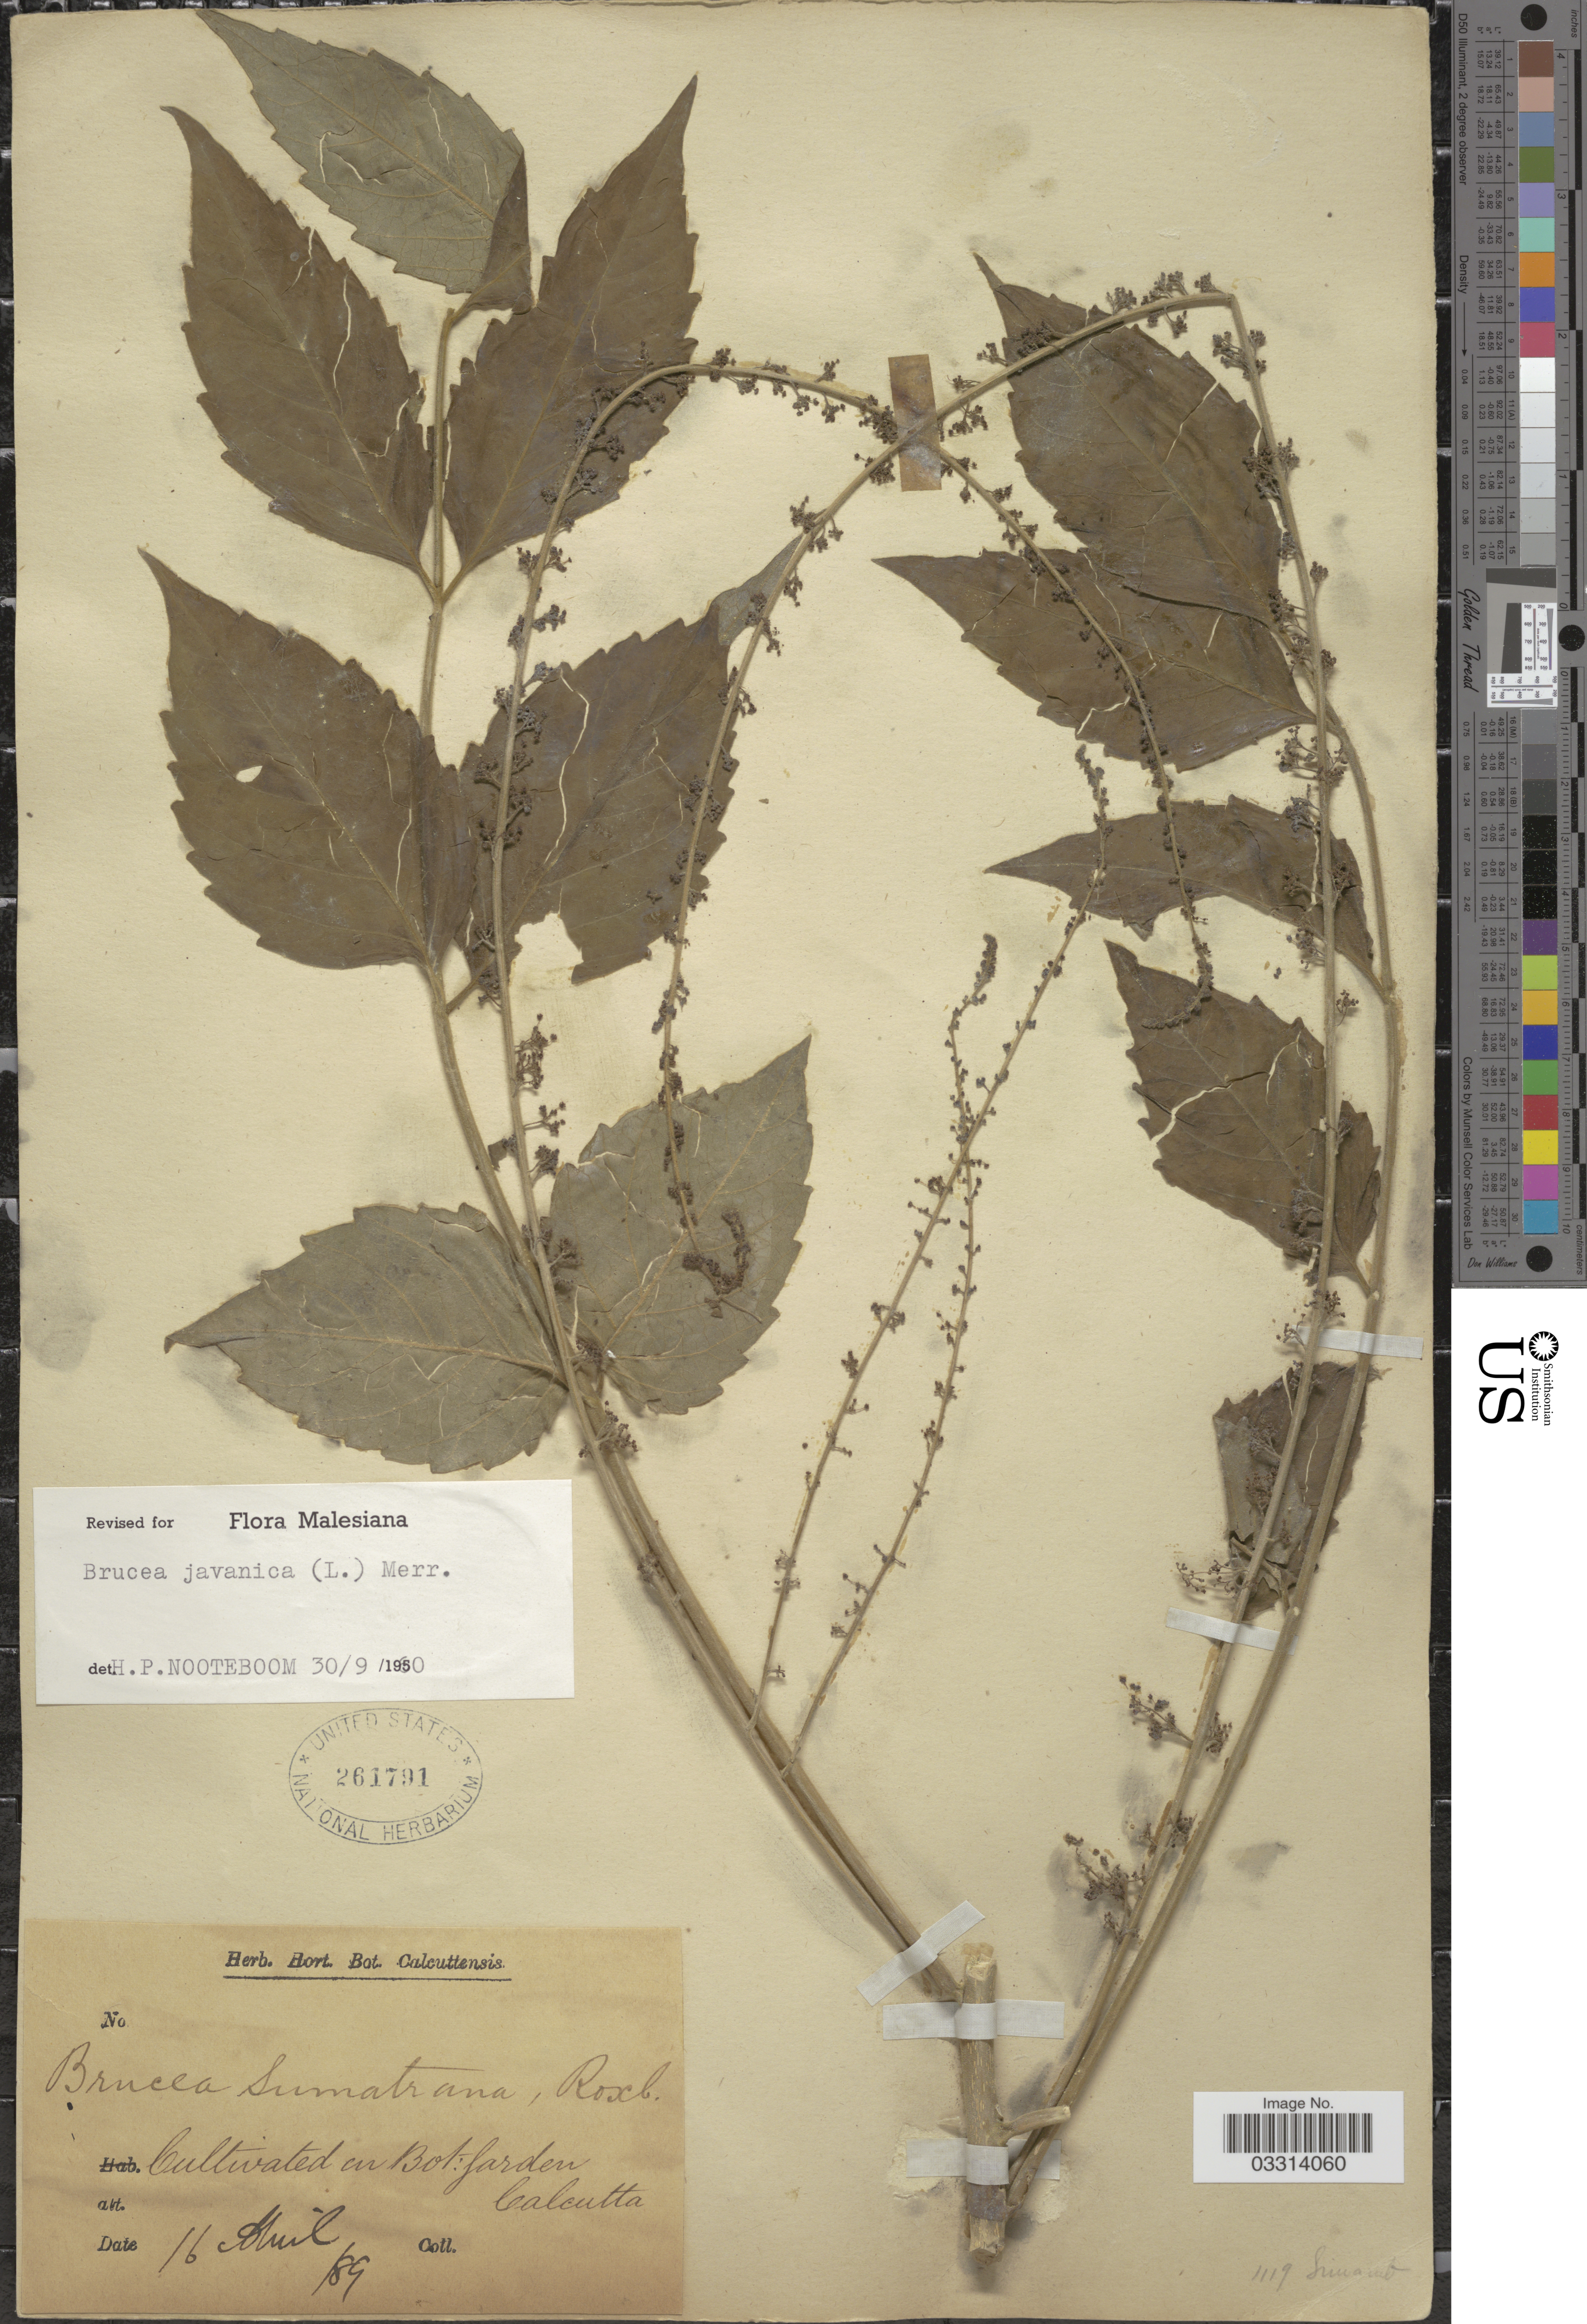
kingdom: Plantae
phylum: Tracheophyta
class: Magnoliopsida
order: Sapindales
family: Simaroubaceae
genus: Brucea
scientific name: Brucea javanica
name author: (L.) Merr.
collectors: ex Herb. Hort. Bot. Calcuttensis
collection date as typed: Transcribed d/m/y: 16/4/89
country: India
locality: Cultivated in Bot. Garden Calcutta.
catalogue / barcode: US 261791